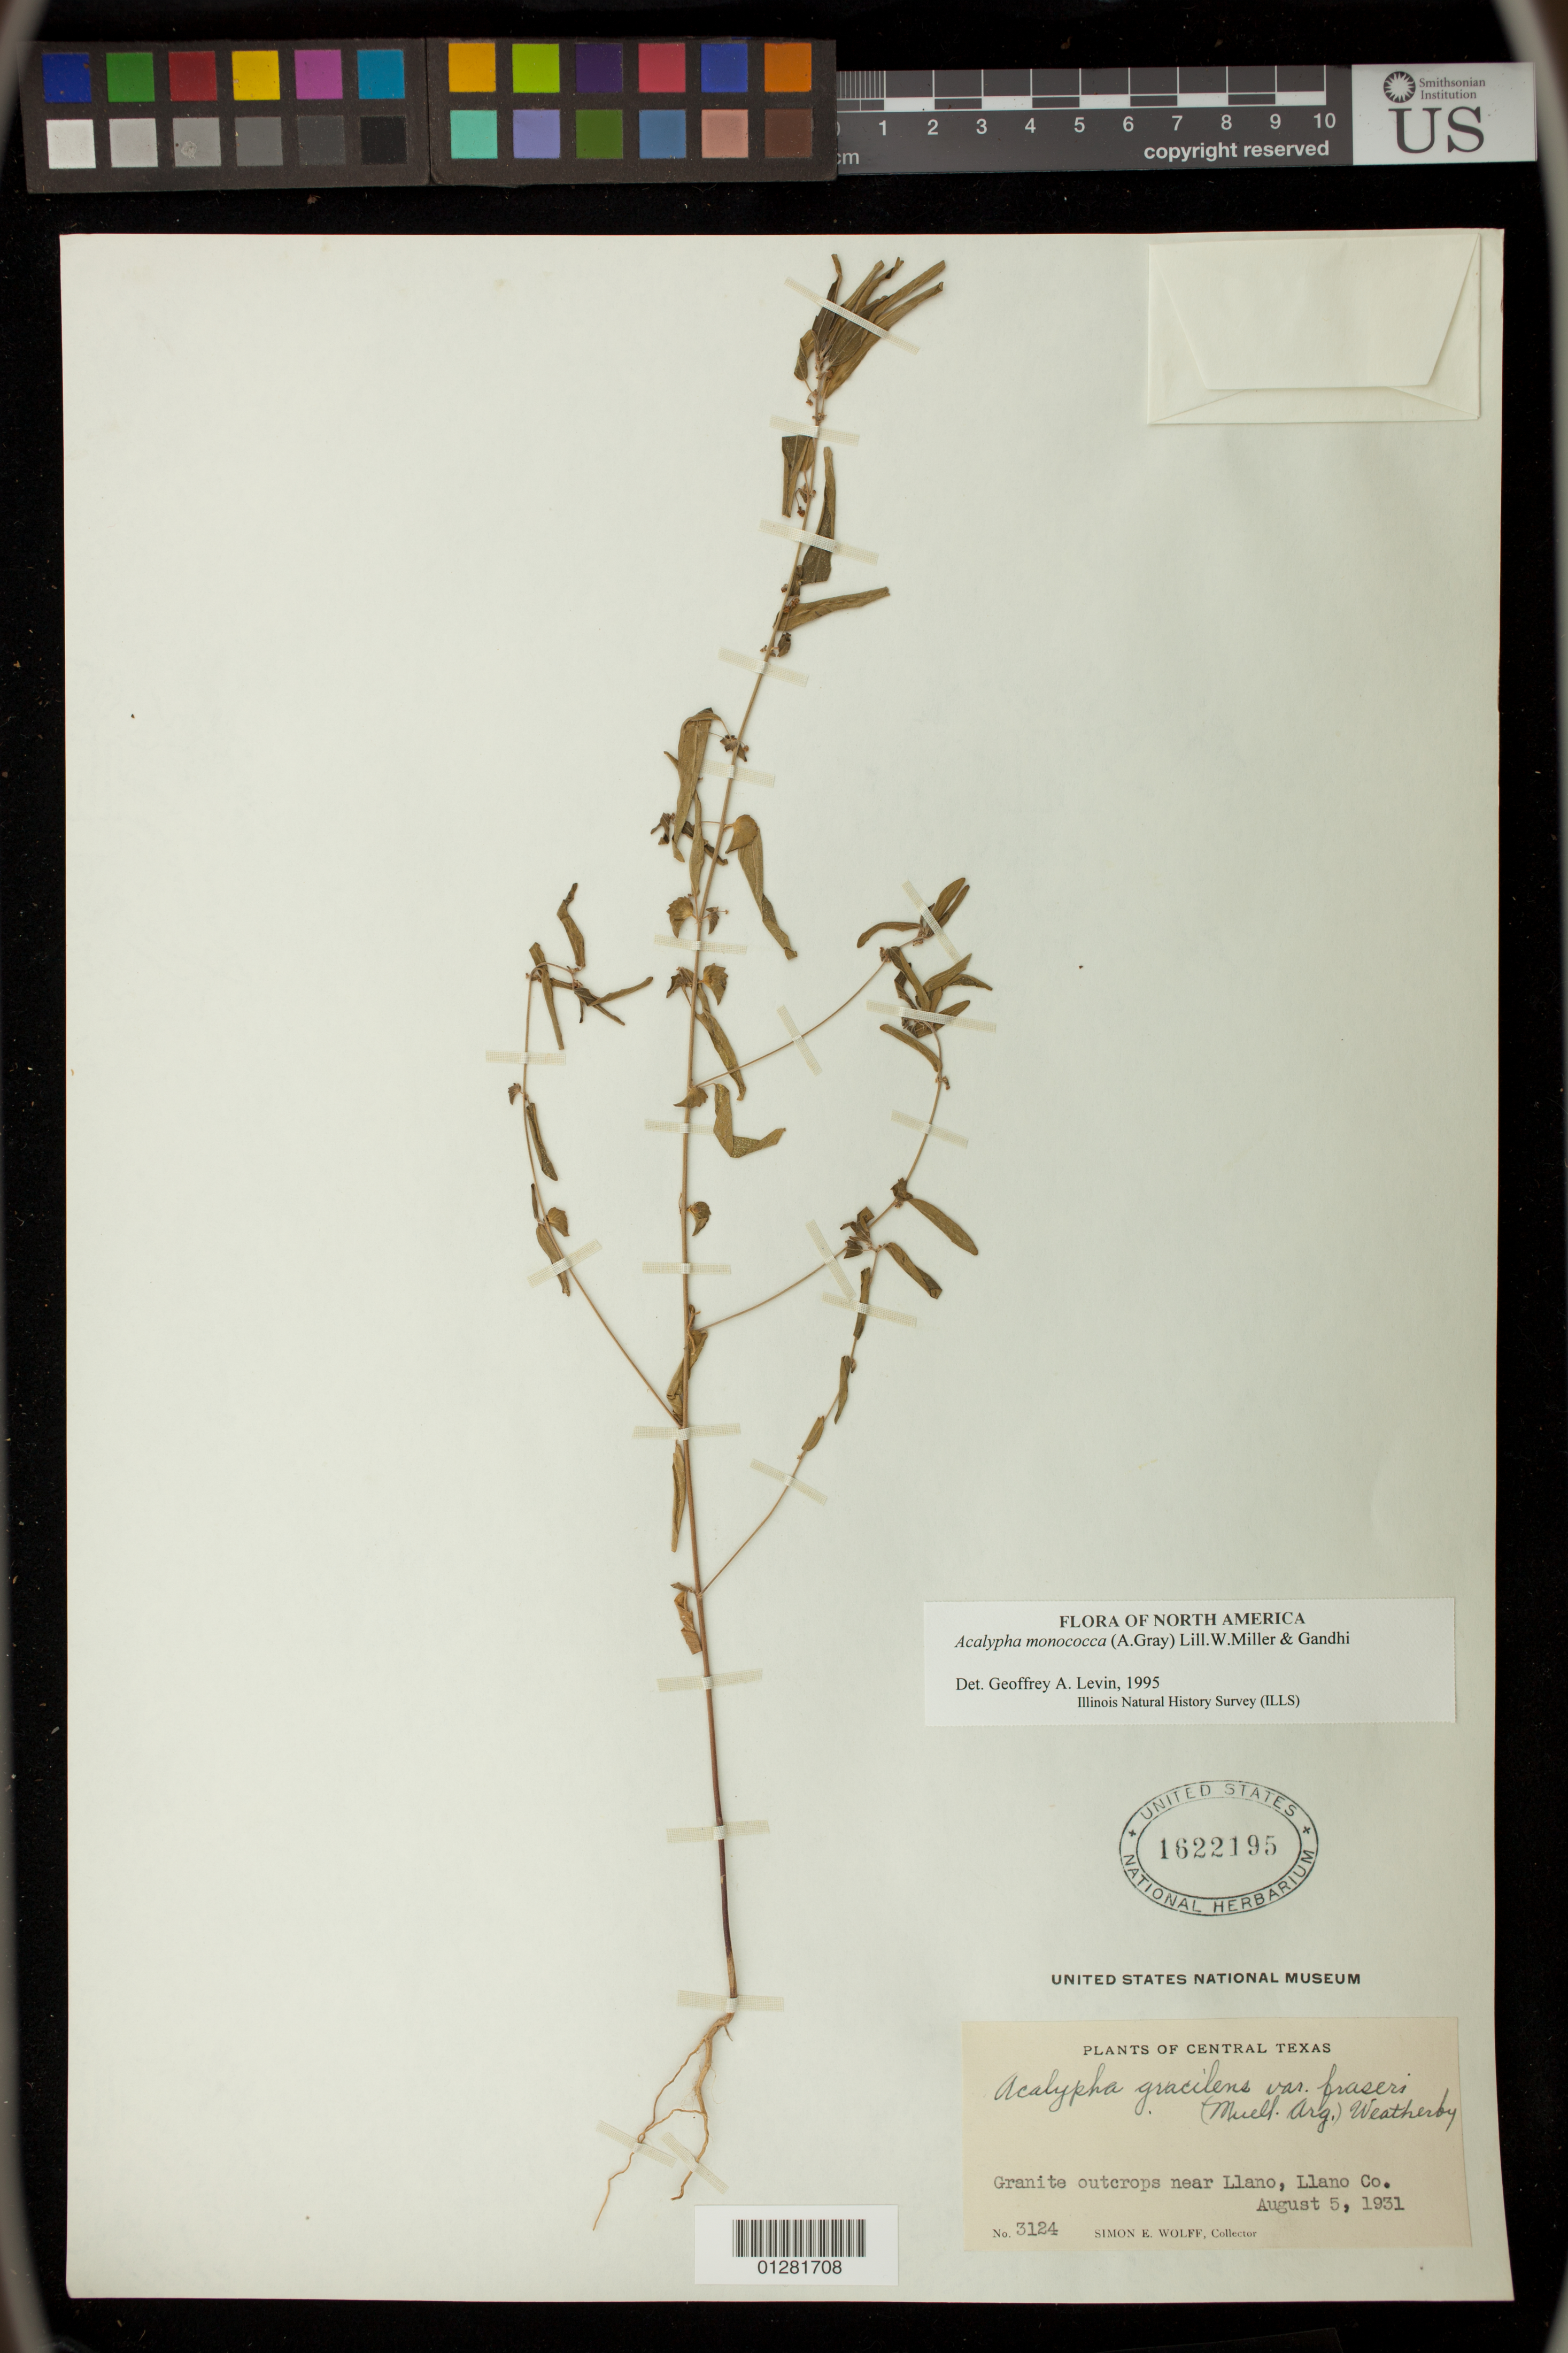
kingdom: Plantae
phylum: Tracheophyta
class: Magnoliopsida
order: Malpighiales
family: Euphorbiaceae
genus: Acalypha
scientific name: Acalypha monococca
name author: (Englem. ex A. Gray) Gandhi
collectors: S. E. Wolff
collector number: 3124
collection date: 1931-08-05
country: United States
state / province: Texas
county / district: Llano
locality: Llano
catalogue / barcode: US 1622195